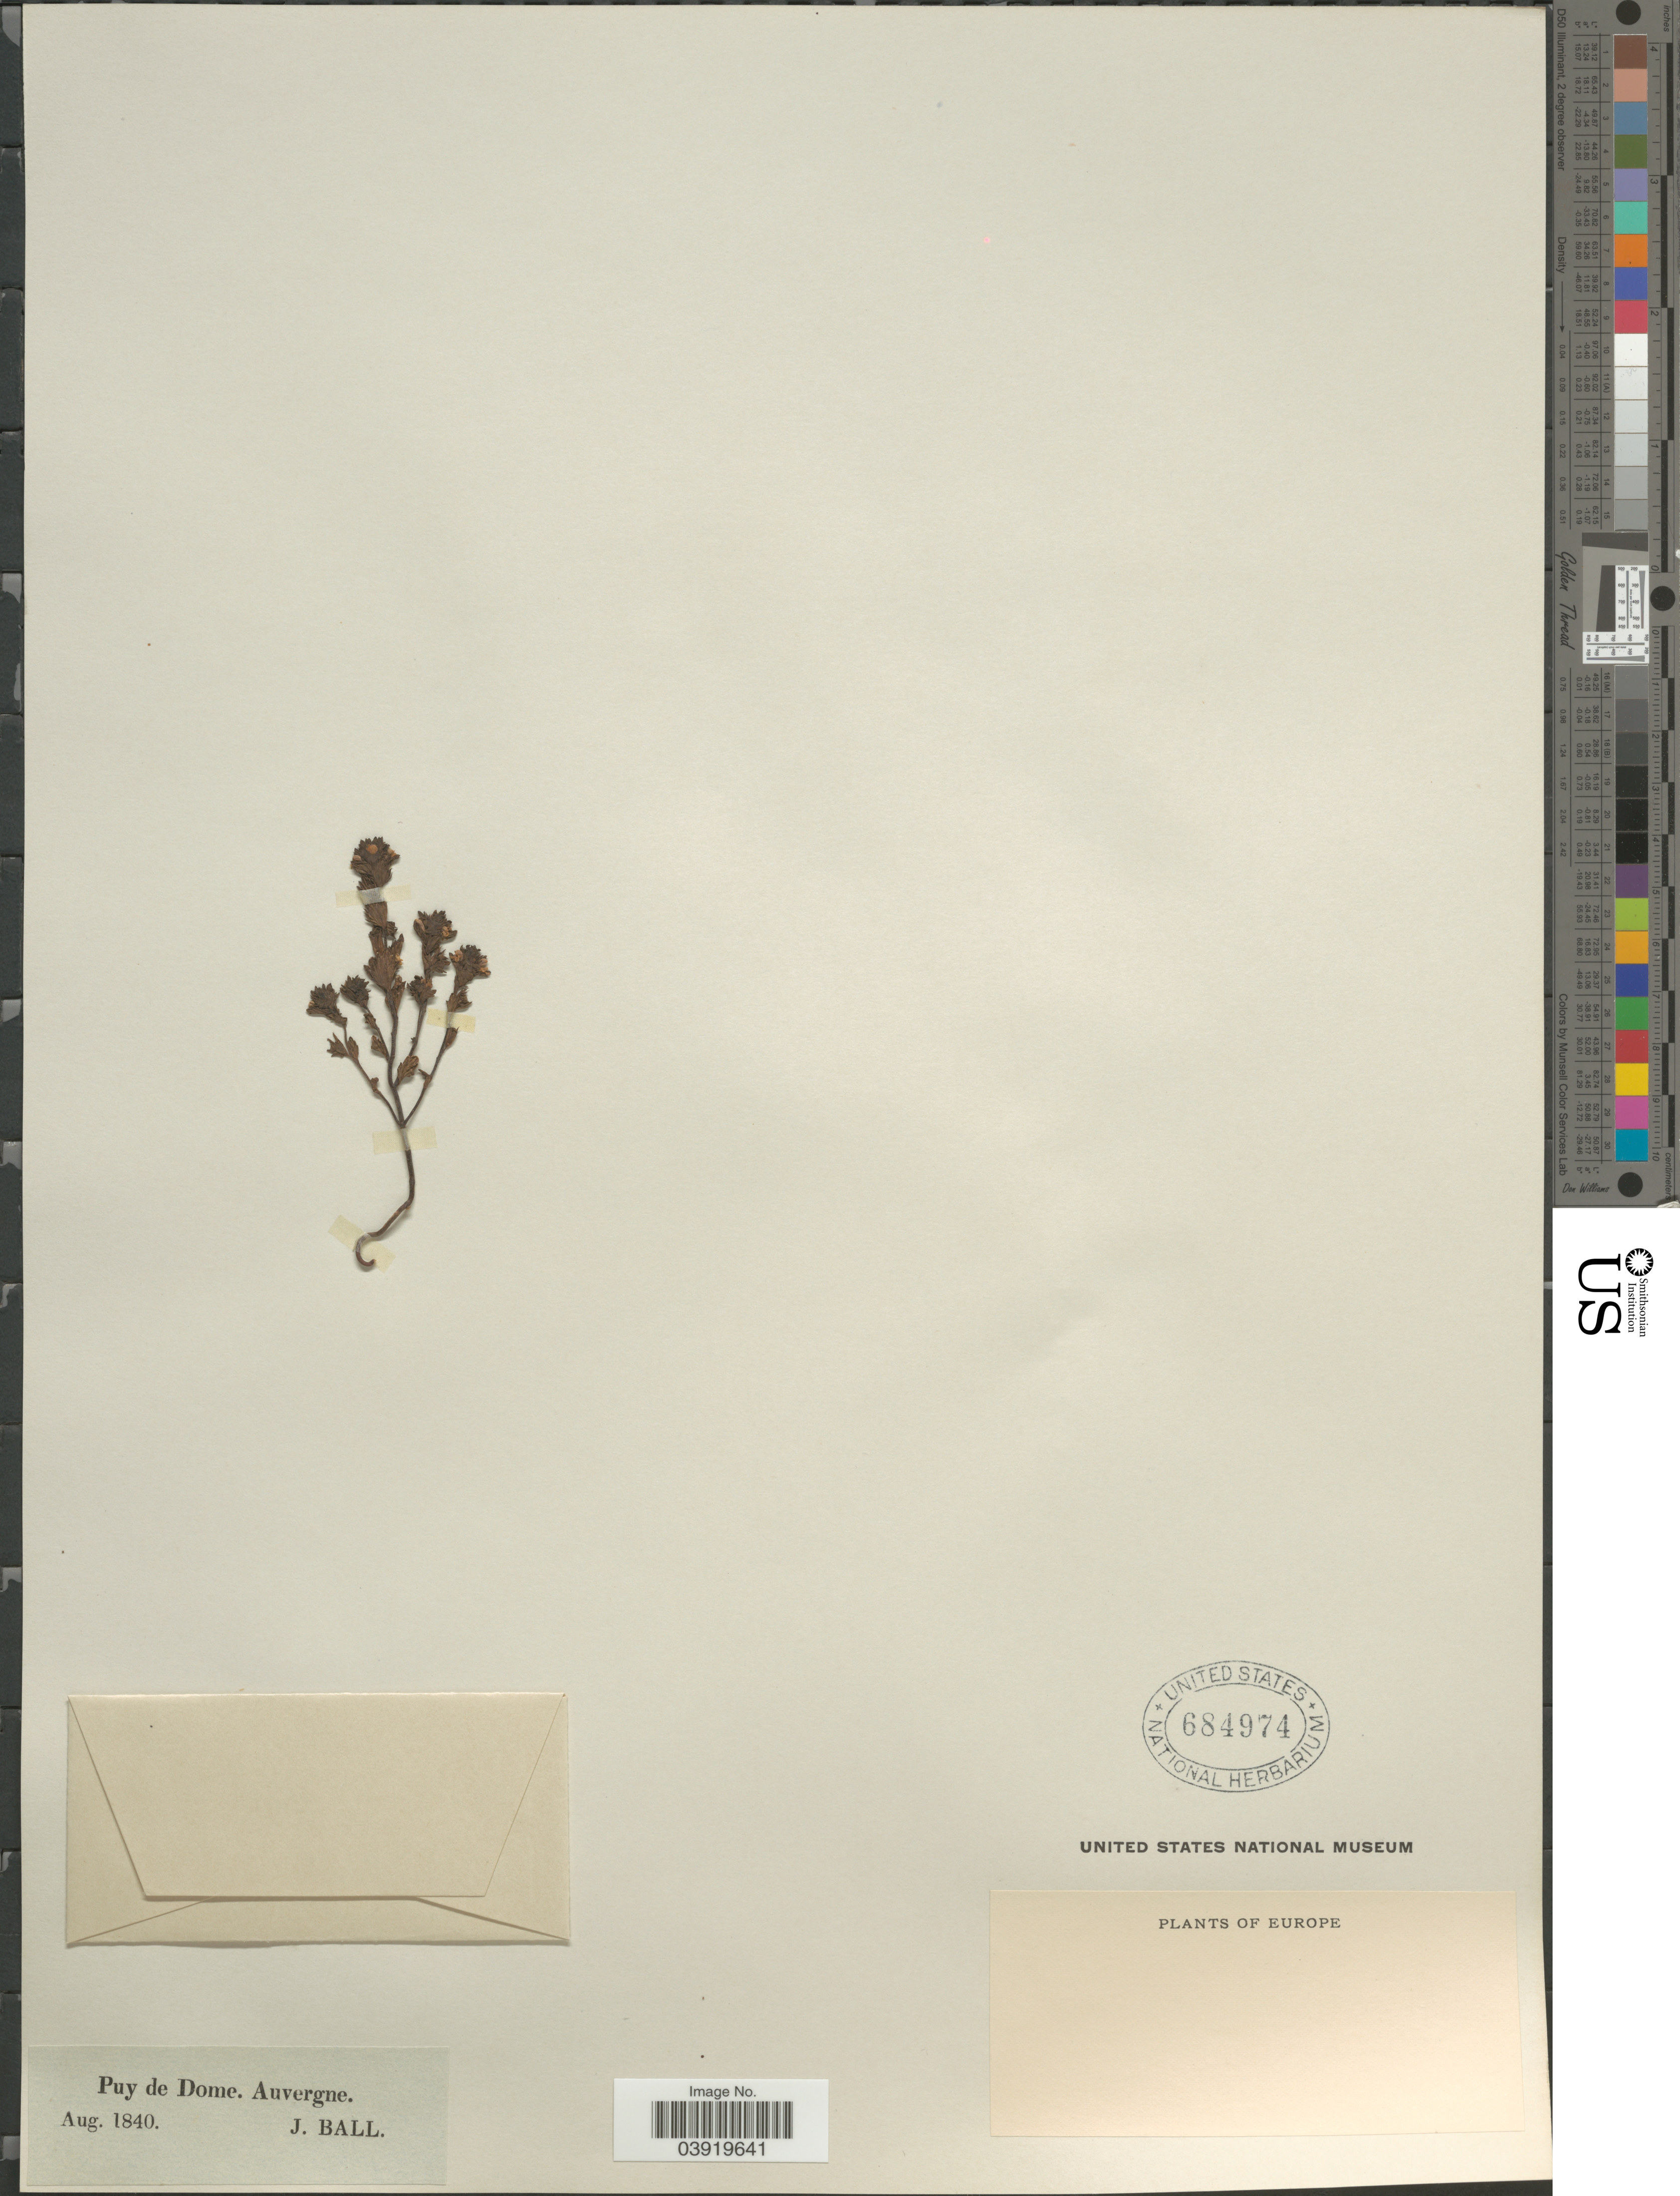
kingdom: Plantae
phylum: Tracheophyta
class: Magnoliopsida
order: Lamiales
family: Orobanchaceae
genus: Euphrasia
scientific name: Euphrasia sp.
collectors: J. Ball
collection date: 1840-08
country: France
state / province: Auvergne-Rhône-Alpes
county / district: Puy-de-Dôme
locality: Puy de Dome.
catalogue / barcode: US 684974